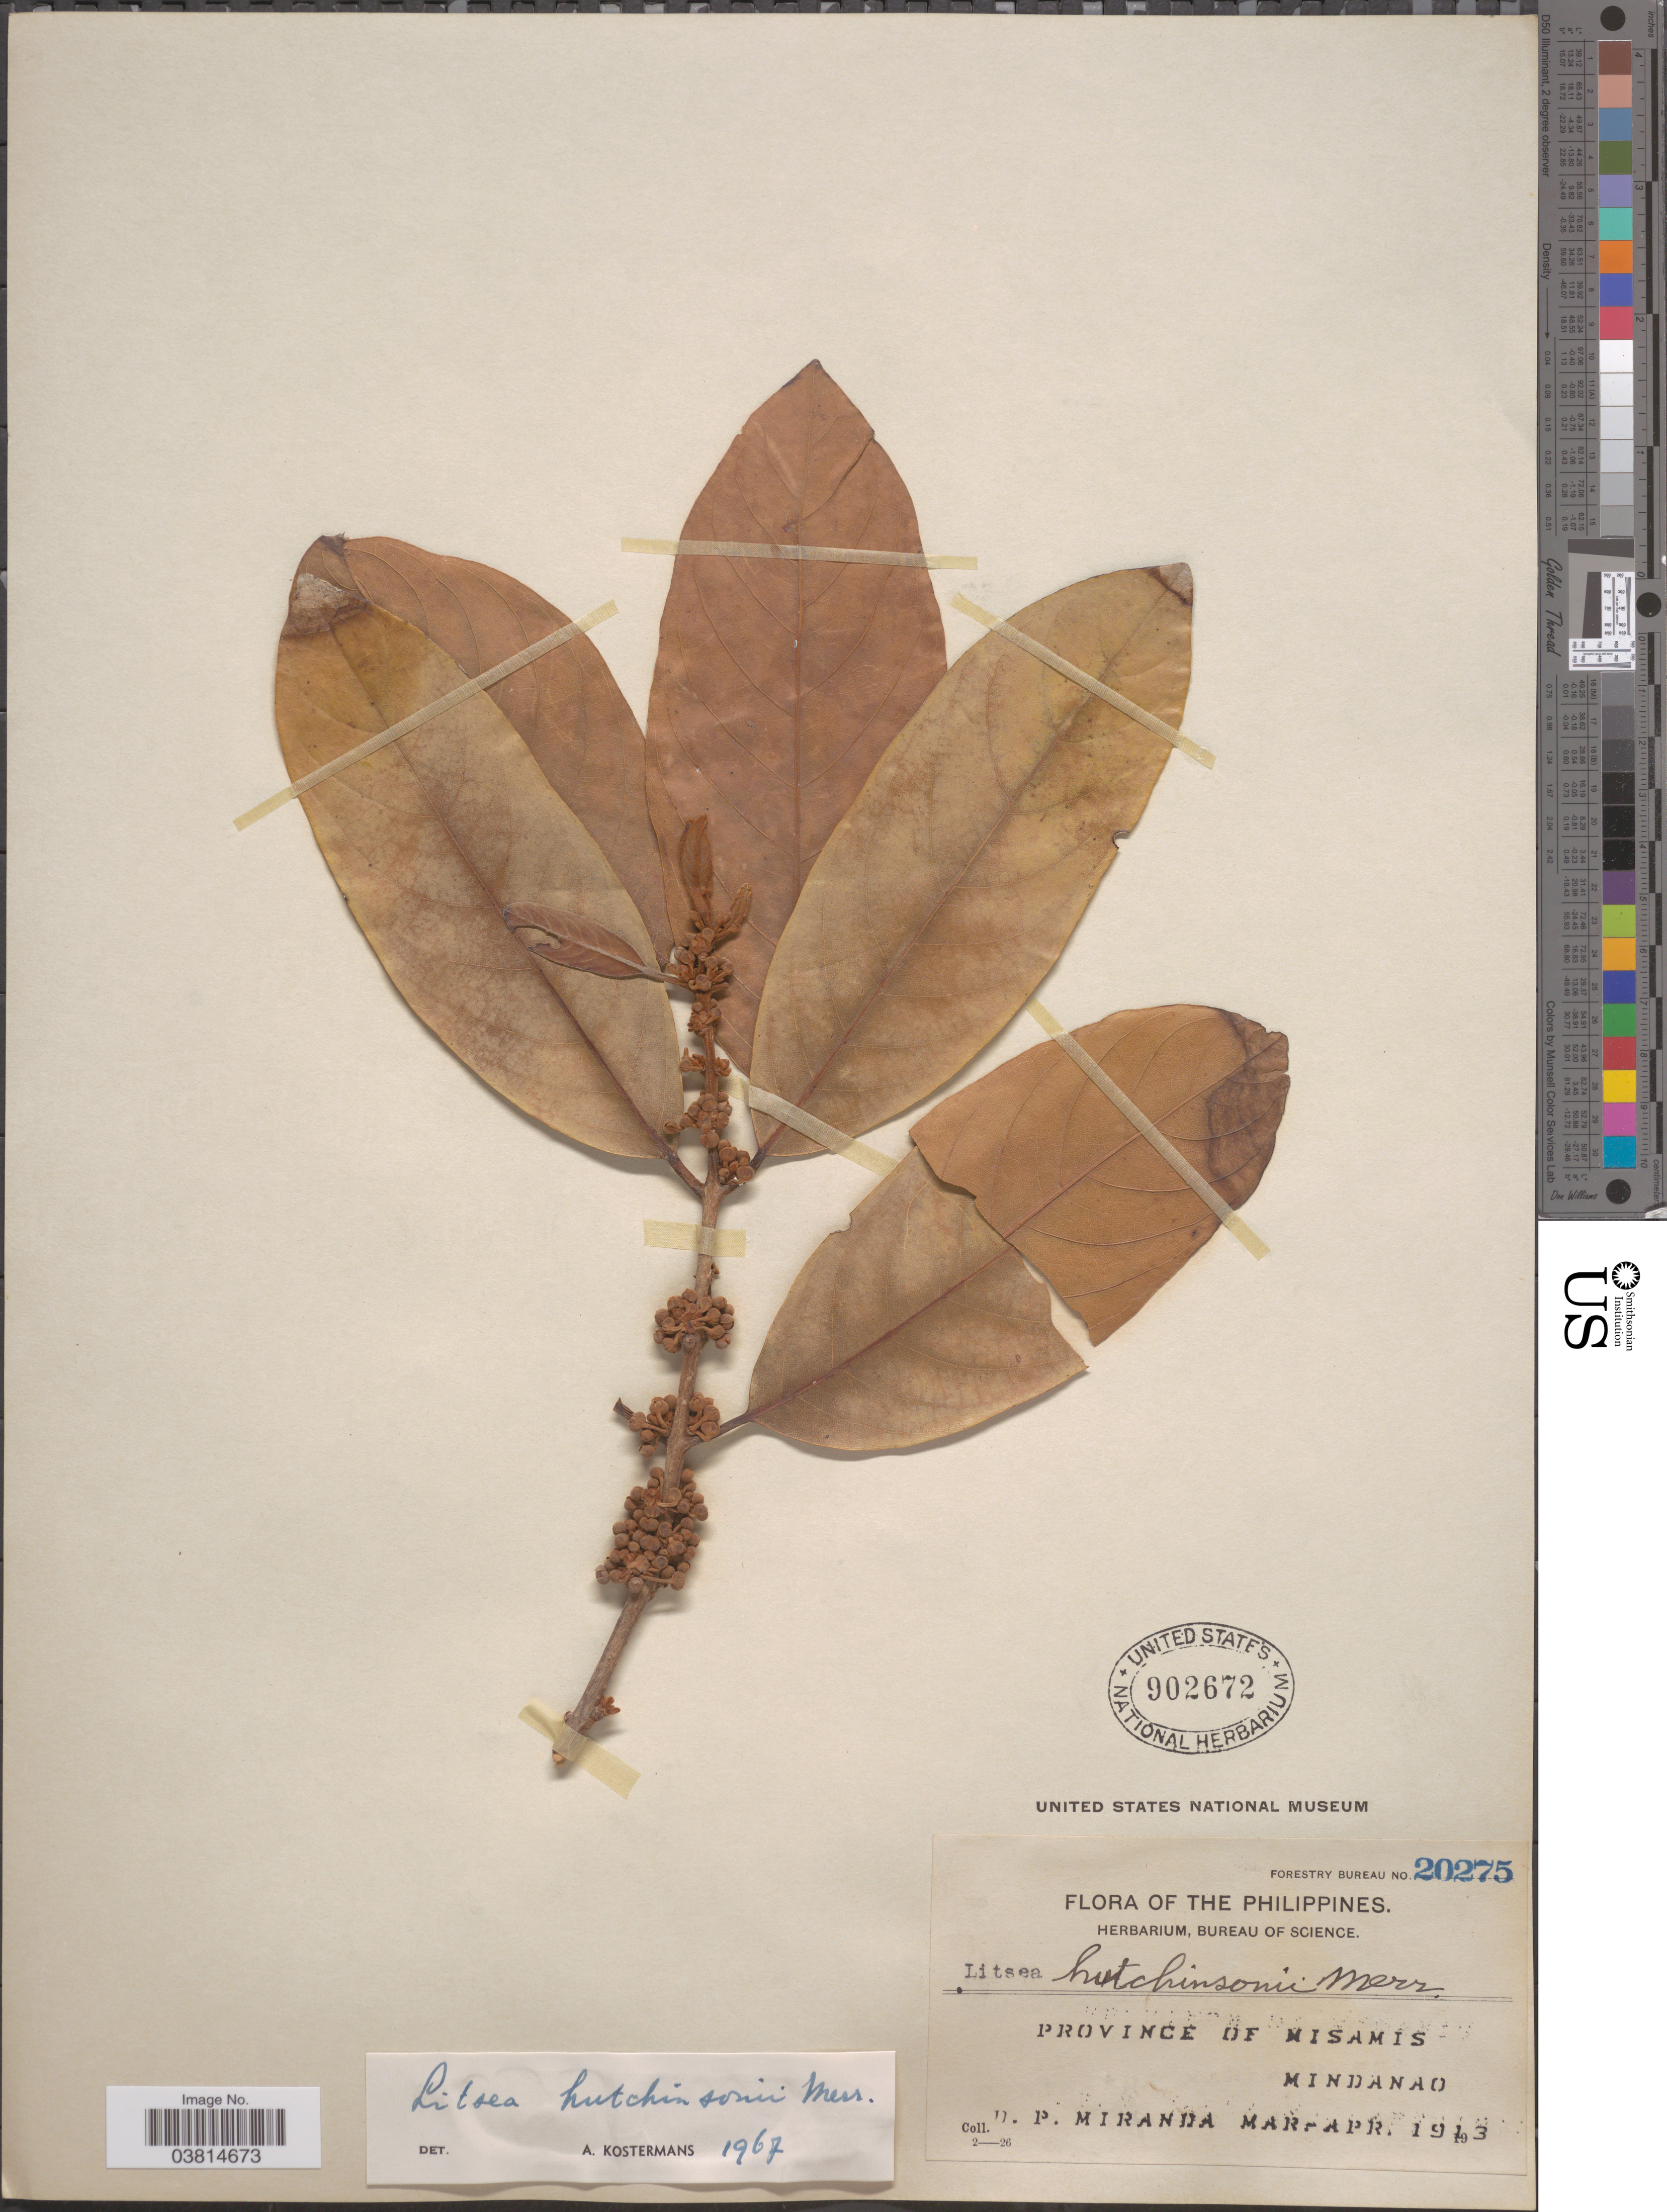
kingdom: Plantae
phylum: Tracheophyta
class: Magnoliopsida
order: Laurales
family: Lauraceae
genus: Litsea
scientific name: Litsea hutchinsonii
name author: Merr.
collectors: D. P. Miranda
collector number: Forestry Bureau 20275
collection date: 1913-03/1913-04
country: Philippines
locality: Province of Misamis. Mindanao.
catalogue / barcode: US 902672